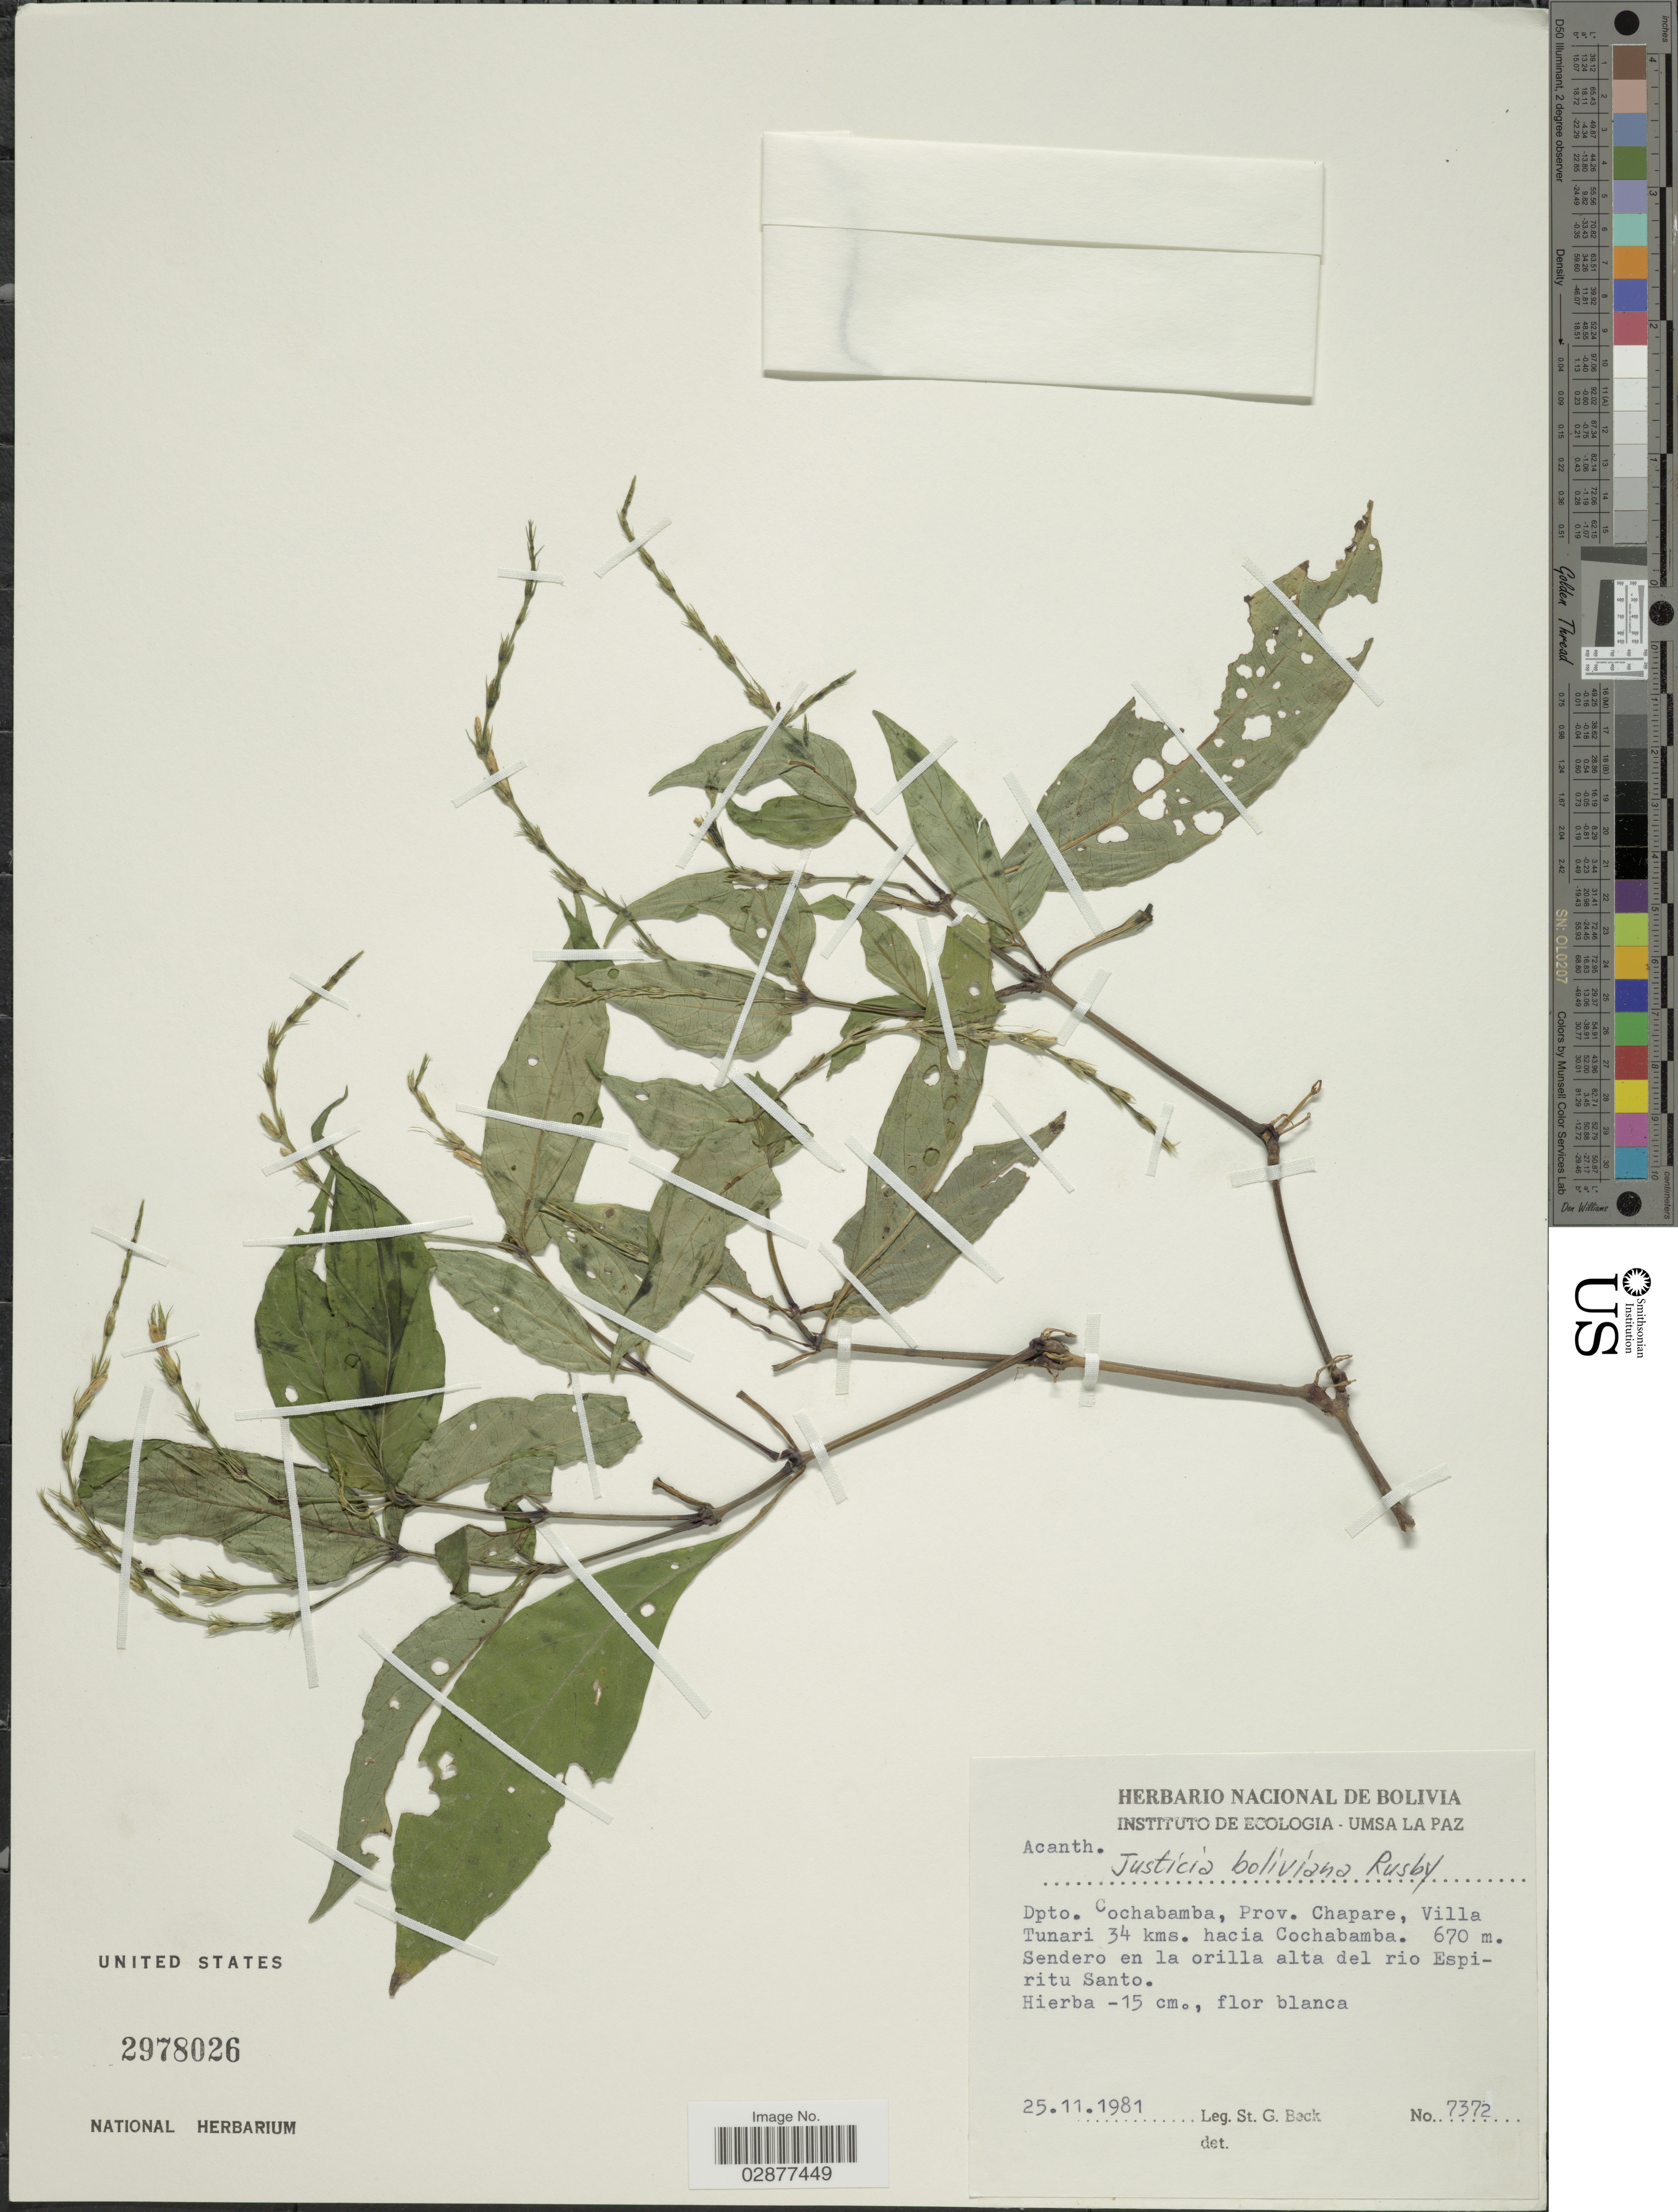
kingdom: Plantae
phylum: Tracheophyta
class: Magnoliopsida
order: Lamiales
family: Acanthaceae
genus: Justicia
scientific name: Justicia boliviana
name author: Rusby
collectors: S. Beck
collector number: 7372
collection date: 1981-11-25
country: Bolivia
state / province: Cochabamba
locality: Dpto. Cochabamba, Prov. Chapare, Villa Tunari 34 kms. hacia Cochabamba. Sendero en la orilla alta del rio Espiritu Santo.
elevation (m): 670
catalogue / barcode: US 2978026